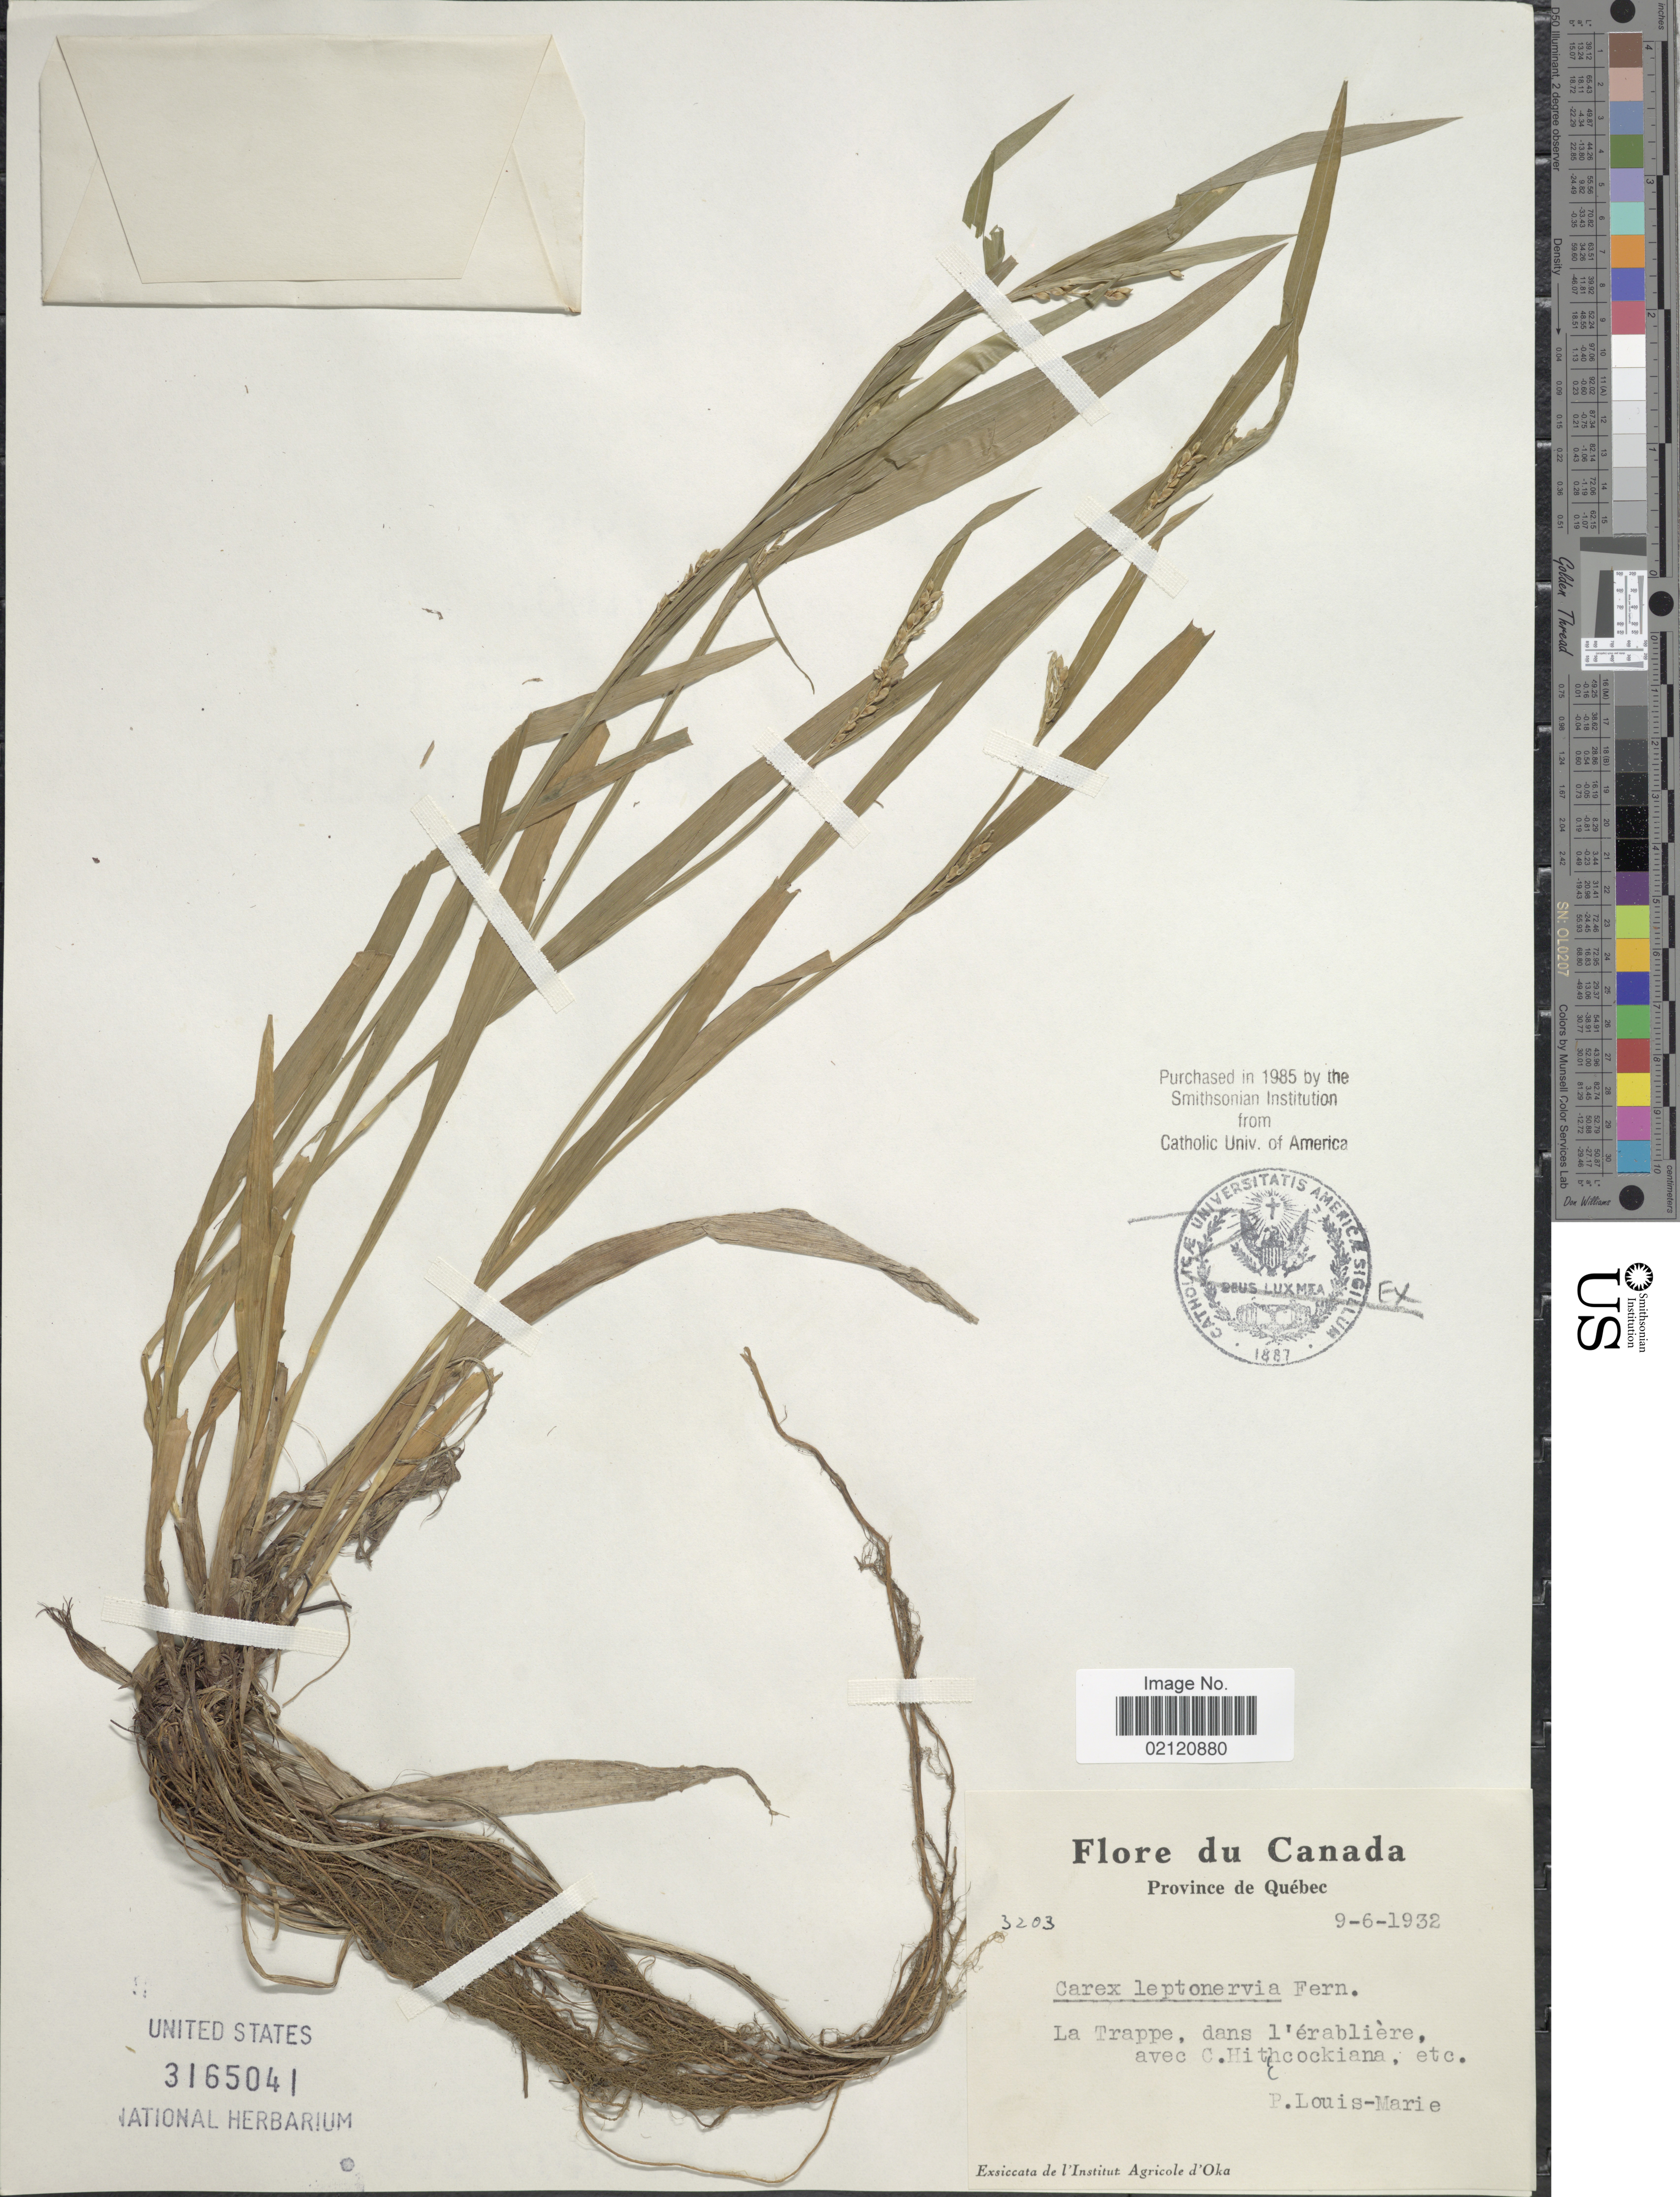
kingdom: Plantae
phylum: Tracheophyta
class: Liliopsida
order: Poales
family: Cyperaceae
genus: Carex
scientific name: Carex leptonervia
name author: (Fernald) Fernald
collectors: L.-M. LaLonde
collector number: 3203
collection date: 1932-06-09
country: Canada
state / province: Quebec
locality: La Trappe, dans l ' erabliere, avec. C. Hitchcockiana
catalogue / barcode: US 3165041